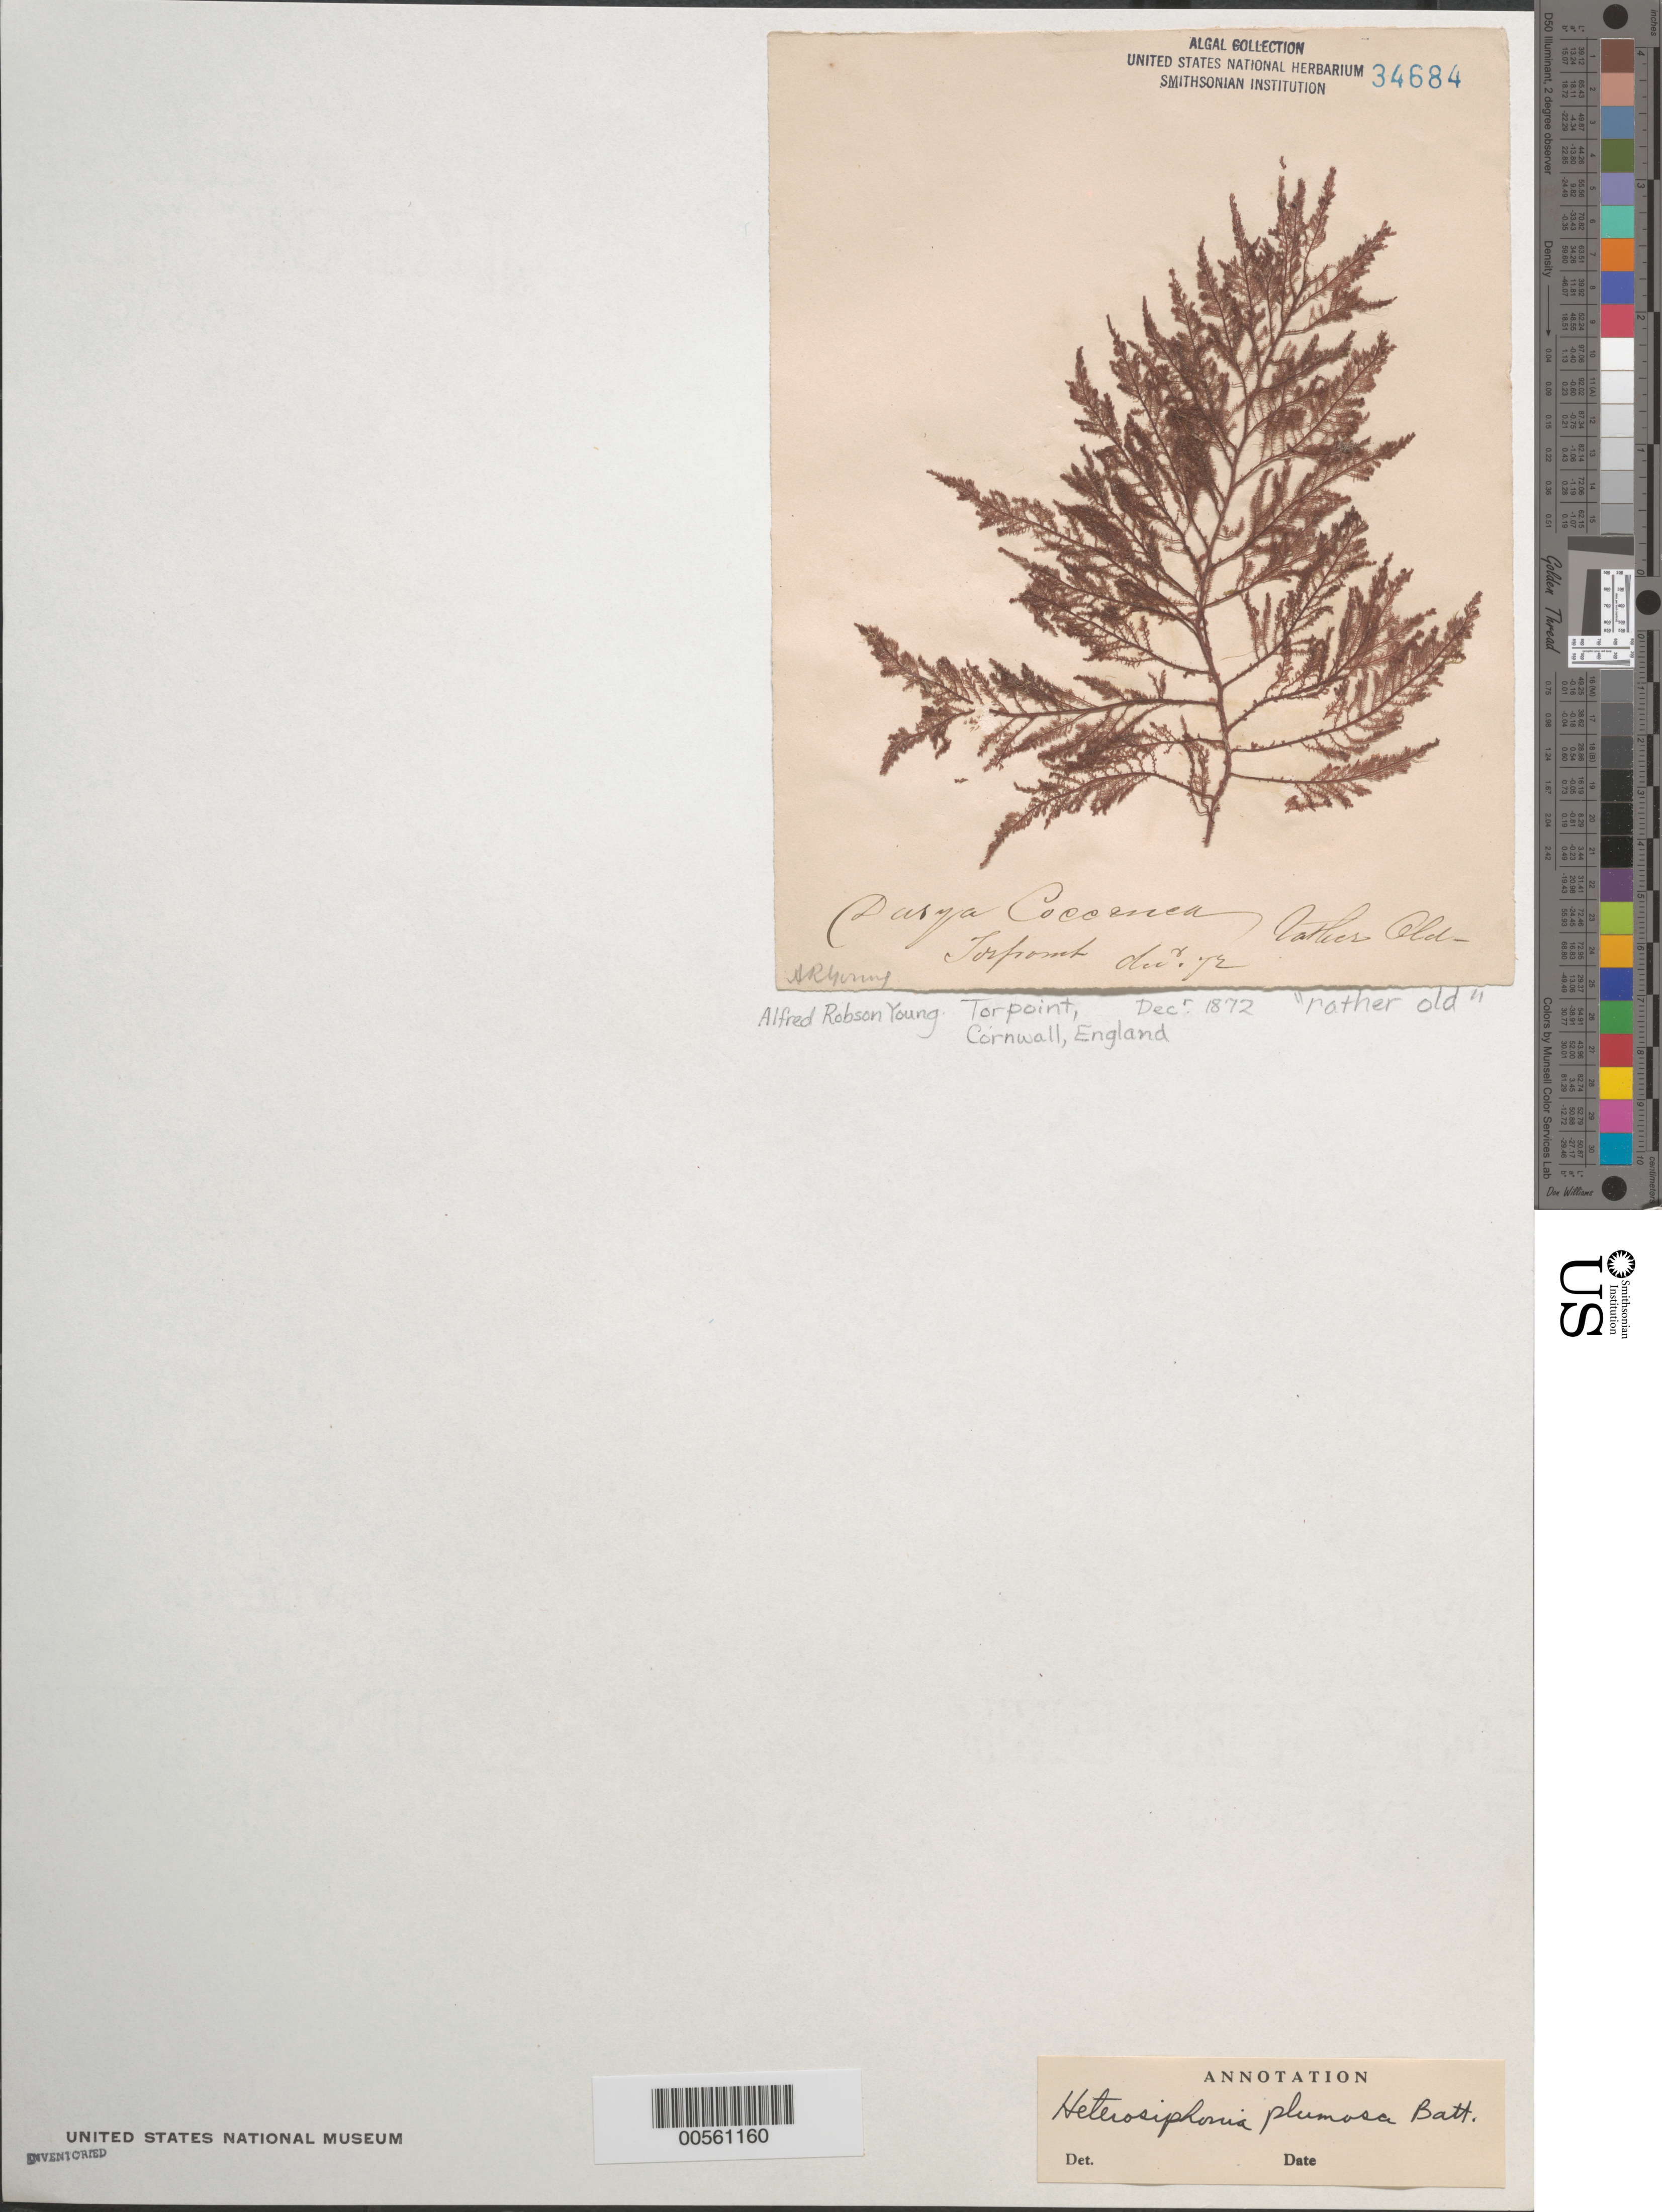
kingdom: Plantae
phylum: Rhodophyta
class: Florideophyceae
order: Ceramiales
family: Dasyaceae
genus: Heterosiphonia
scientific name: Heterosiphonia plumosa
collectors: A. Young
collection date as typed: Dec 1872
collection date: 1872-12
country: United Kingdom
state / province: England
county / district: Cornwall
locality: Torpoint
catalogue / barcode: US 34684